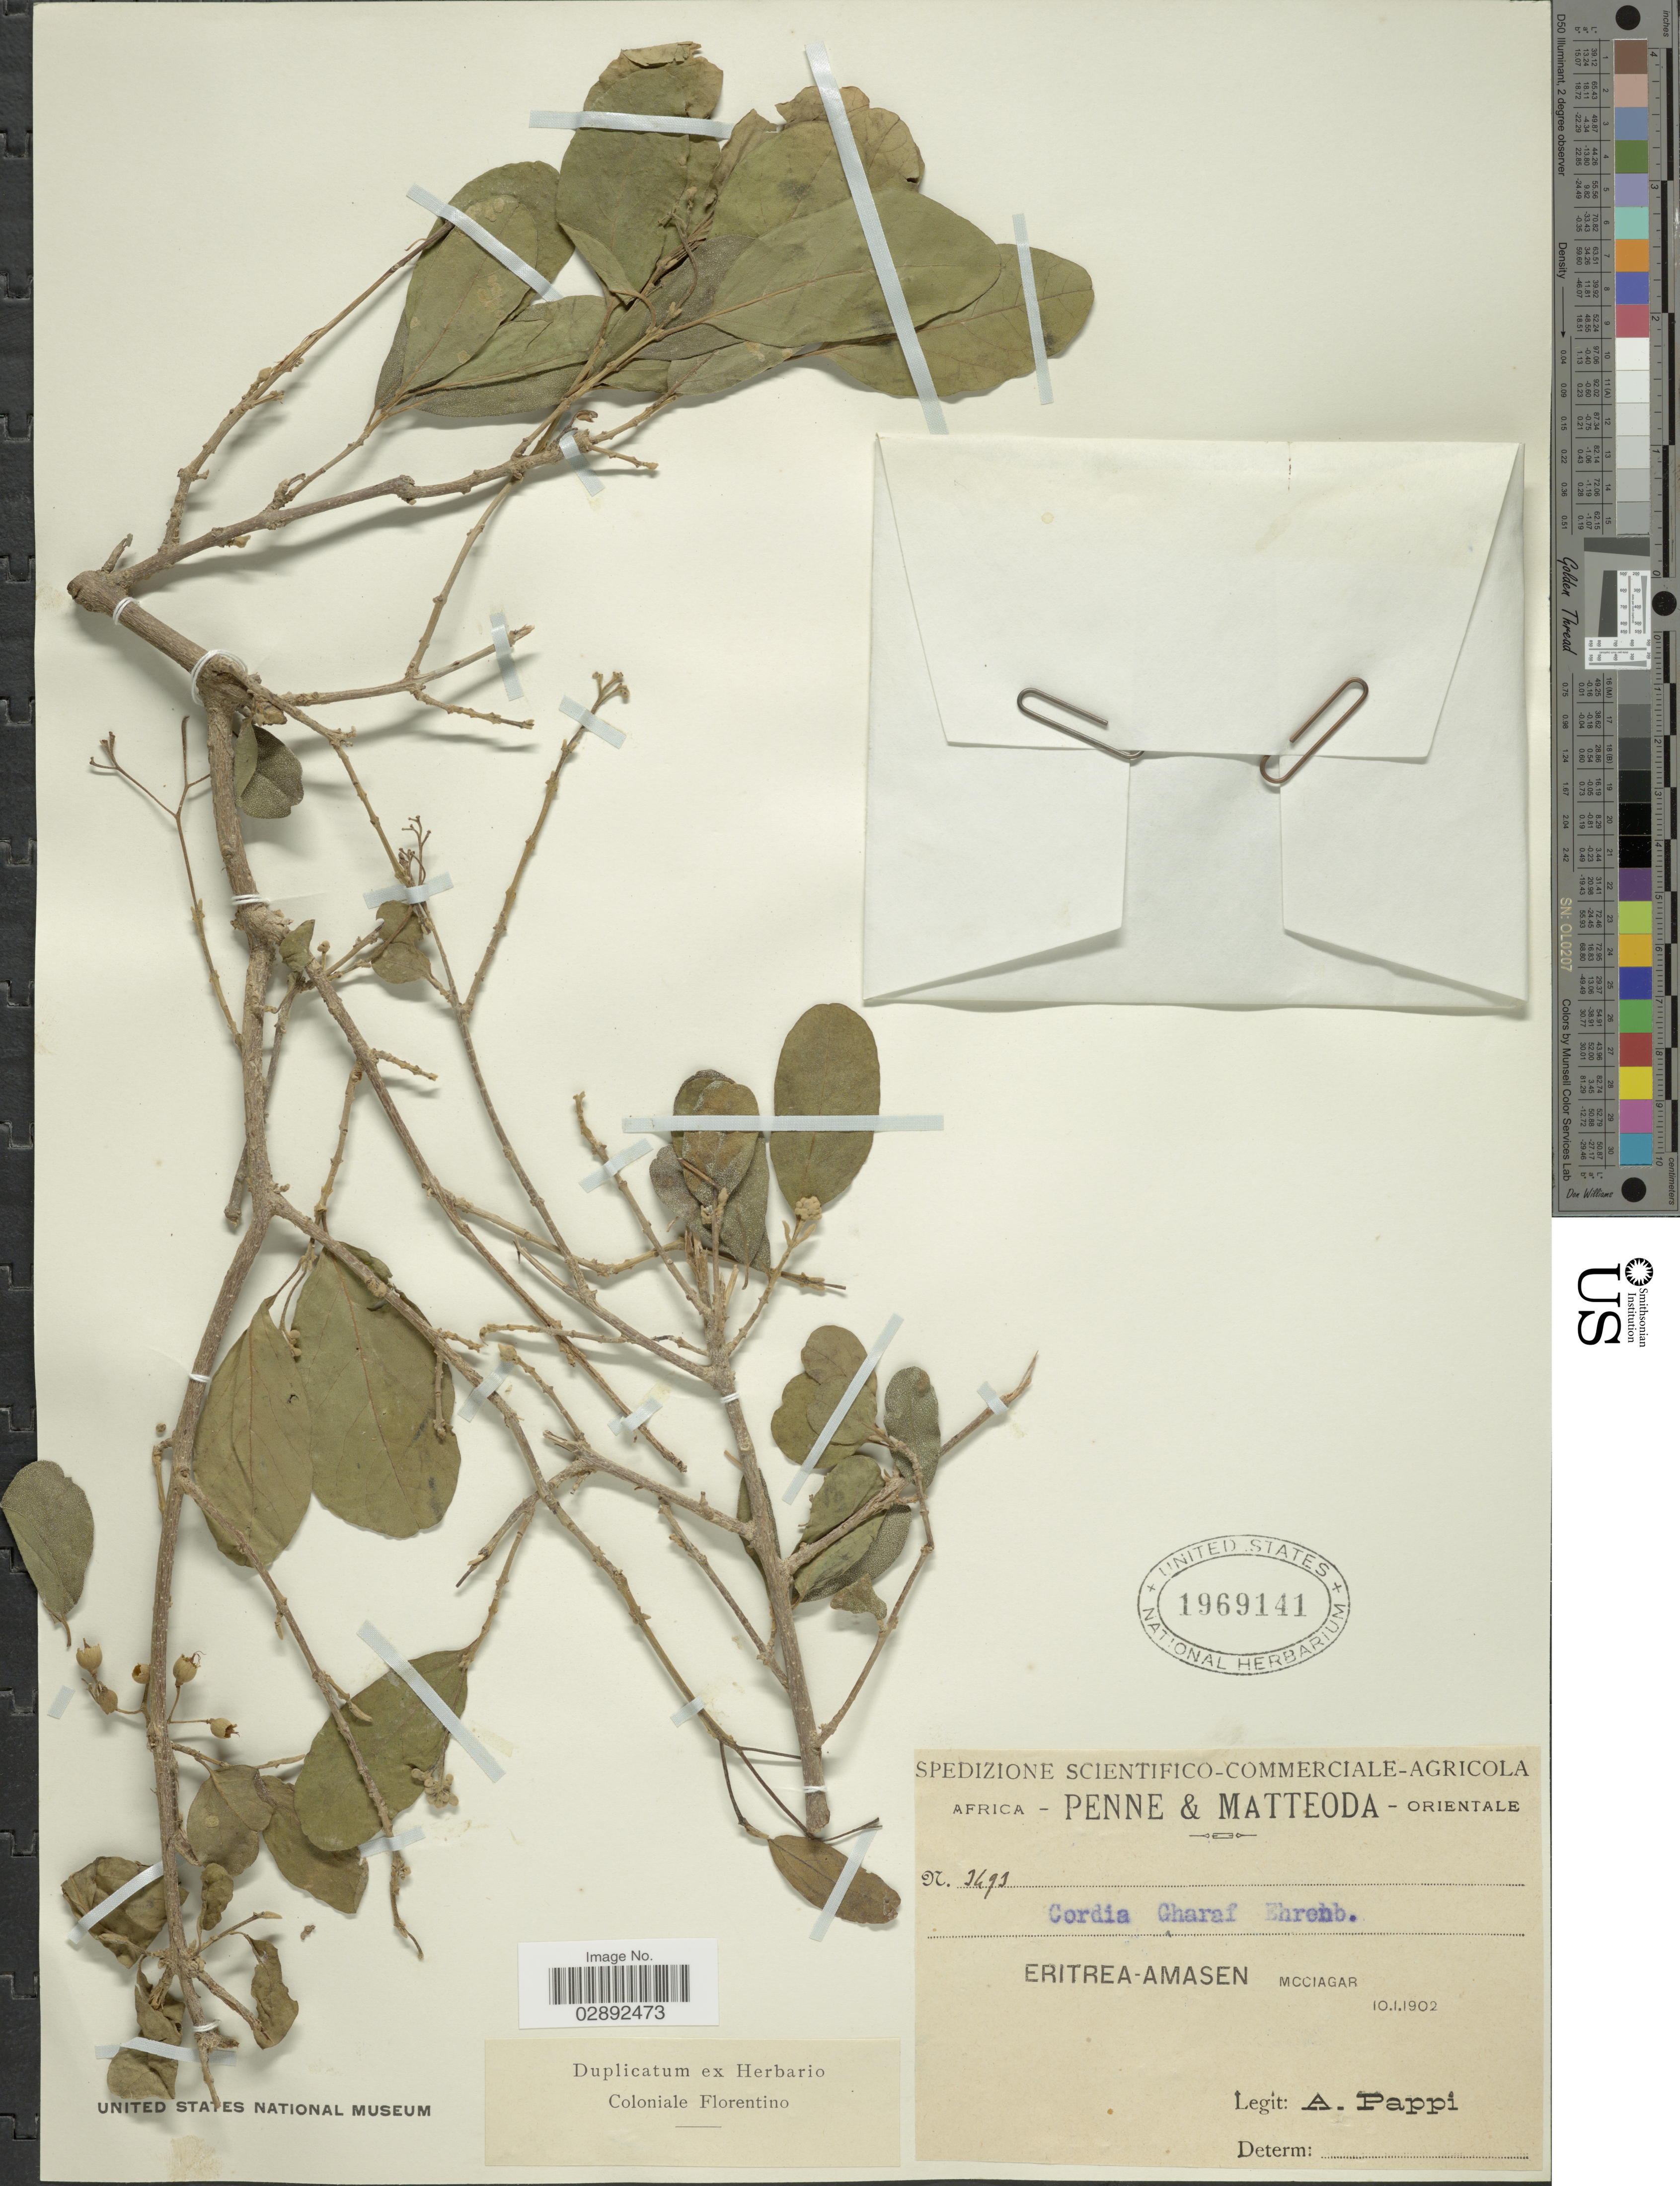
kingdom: Plantae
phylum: Tracheophyta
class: Magnoliopsida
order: Boraginales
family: Cordiaceae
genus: Cordia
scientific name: Cordia gharaf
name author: Ehrenb. ex Asch.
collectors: A. Pappi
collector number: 3493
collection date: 1902-01-10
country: Eritrea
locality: Africa Orientale. Eritrea-Amasen. Mcciagar.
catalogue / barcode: US 1969141